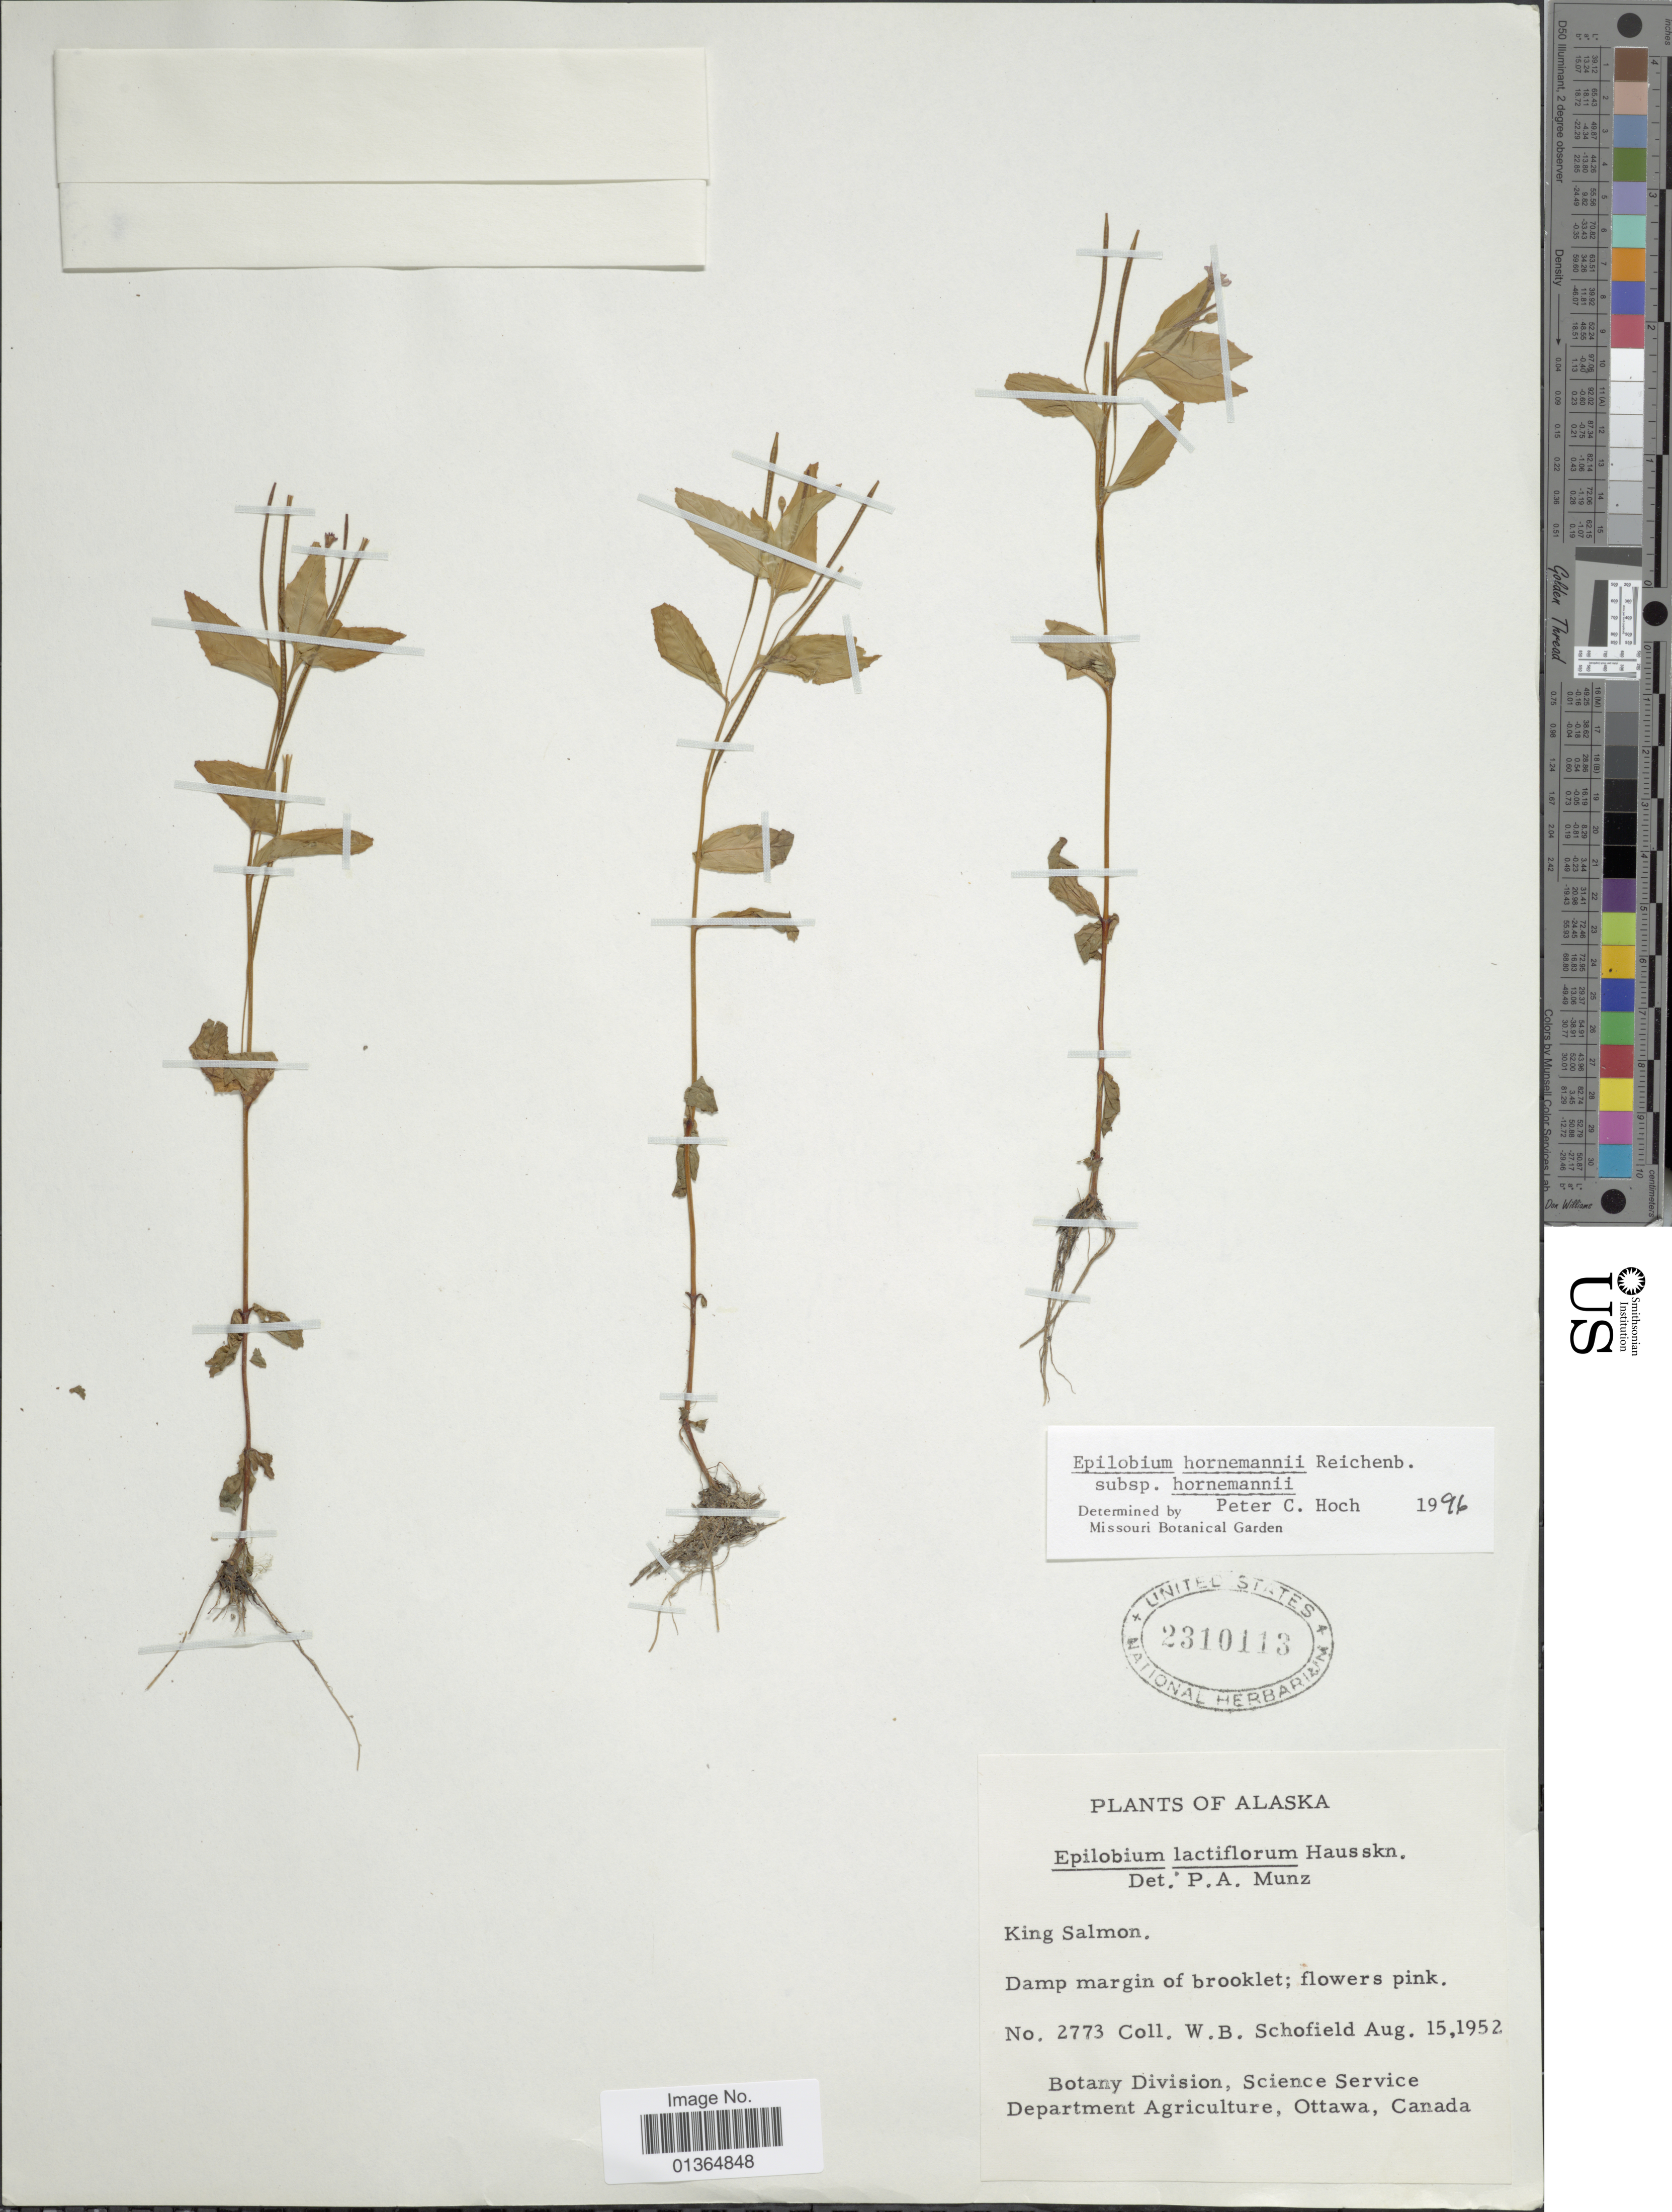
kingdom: Plantae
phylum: Tracheophyta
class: Magnoliopsida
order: Myrtales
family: Onagraceae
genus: Epilobium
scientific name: Epilobium hornemannii subsp. hornemannii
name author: Rchb.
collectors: W. Schofield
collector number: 2773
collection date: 1952-08-15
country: United States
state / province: Alaska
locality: King Salmon.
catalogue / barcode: US 2310113